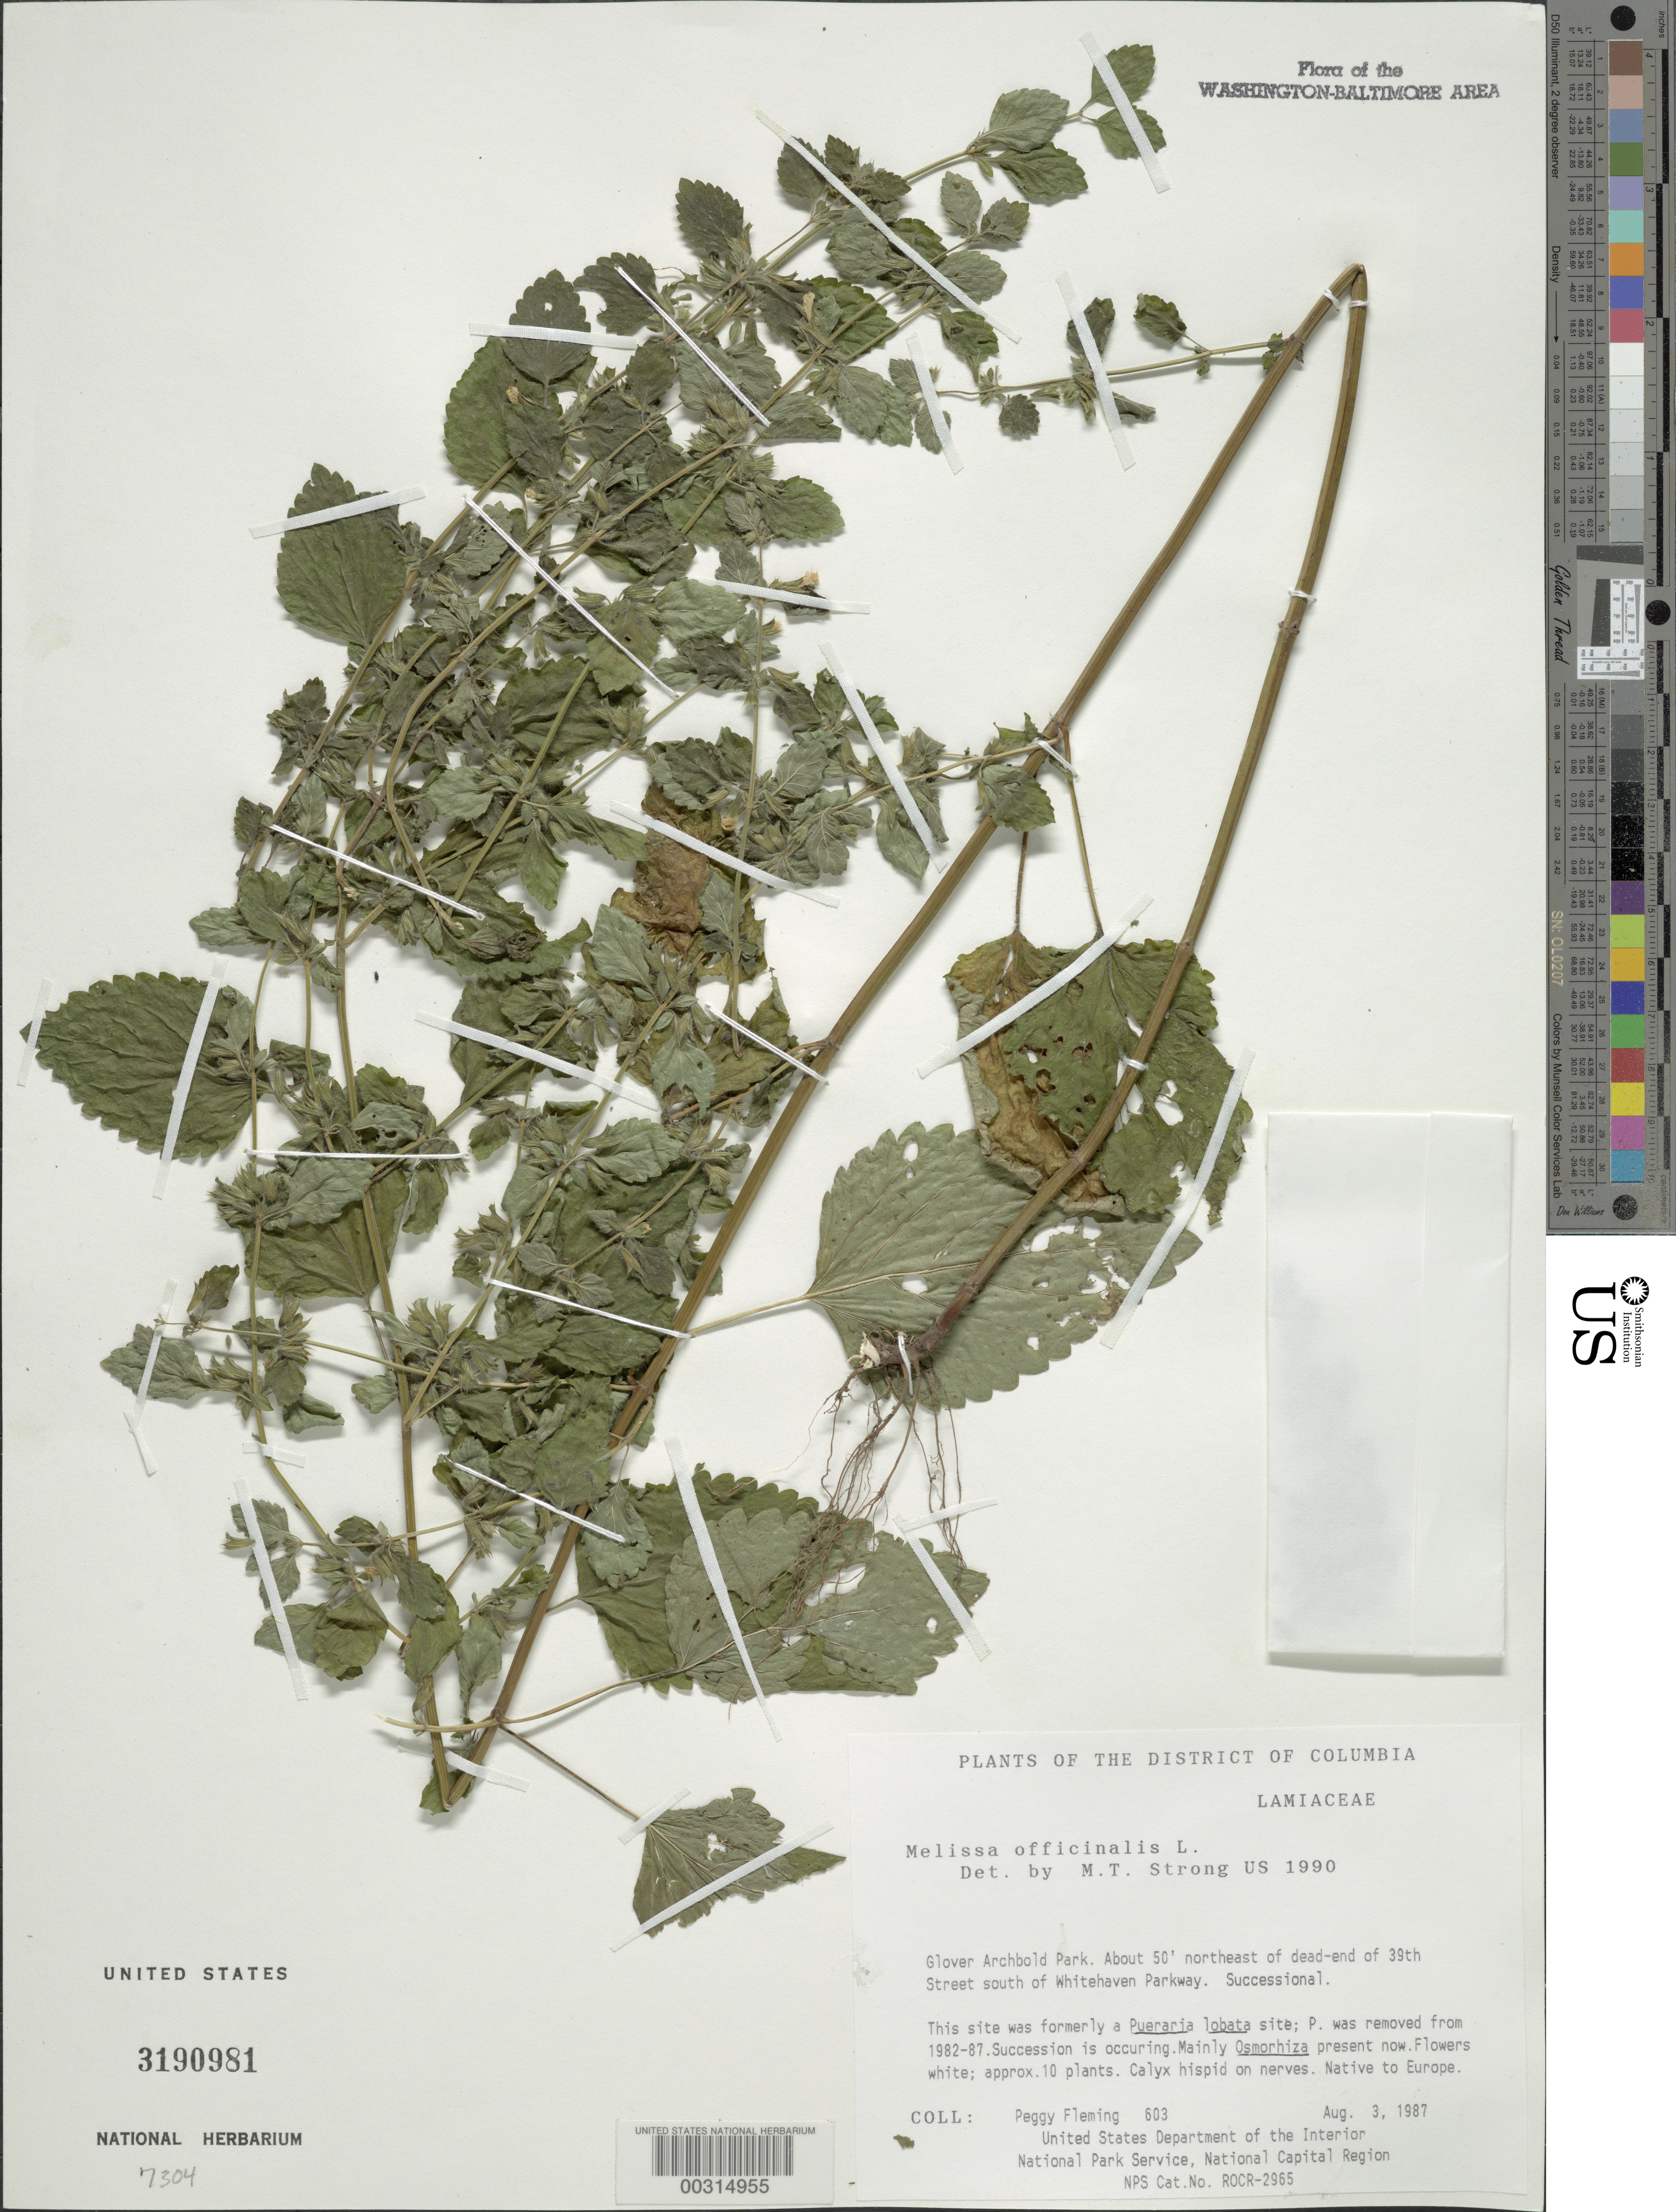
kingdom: Plantae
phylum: Tracheophyta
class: Magnoliopsida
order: Lamiales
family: Lamiaceae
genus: Melissa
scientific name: Melissa officinalis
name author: L.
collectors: P. Fleming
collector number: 603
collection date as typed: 03 Aug 1987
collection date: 1987-08-03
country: United States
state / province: District of Columbia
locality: Glover Archbold Park, NE of dead end of 39th St S of Whitehaven Parkway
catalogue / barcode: US 3190981